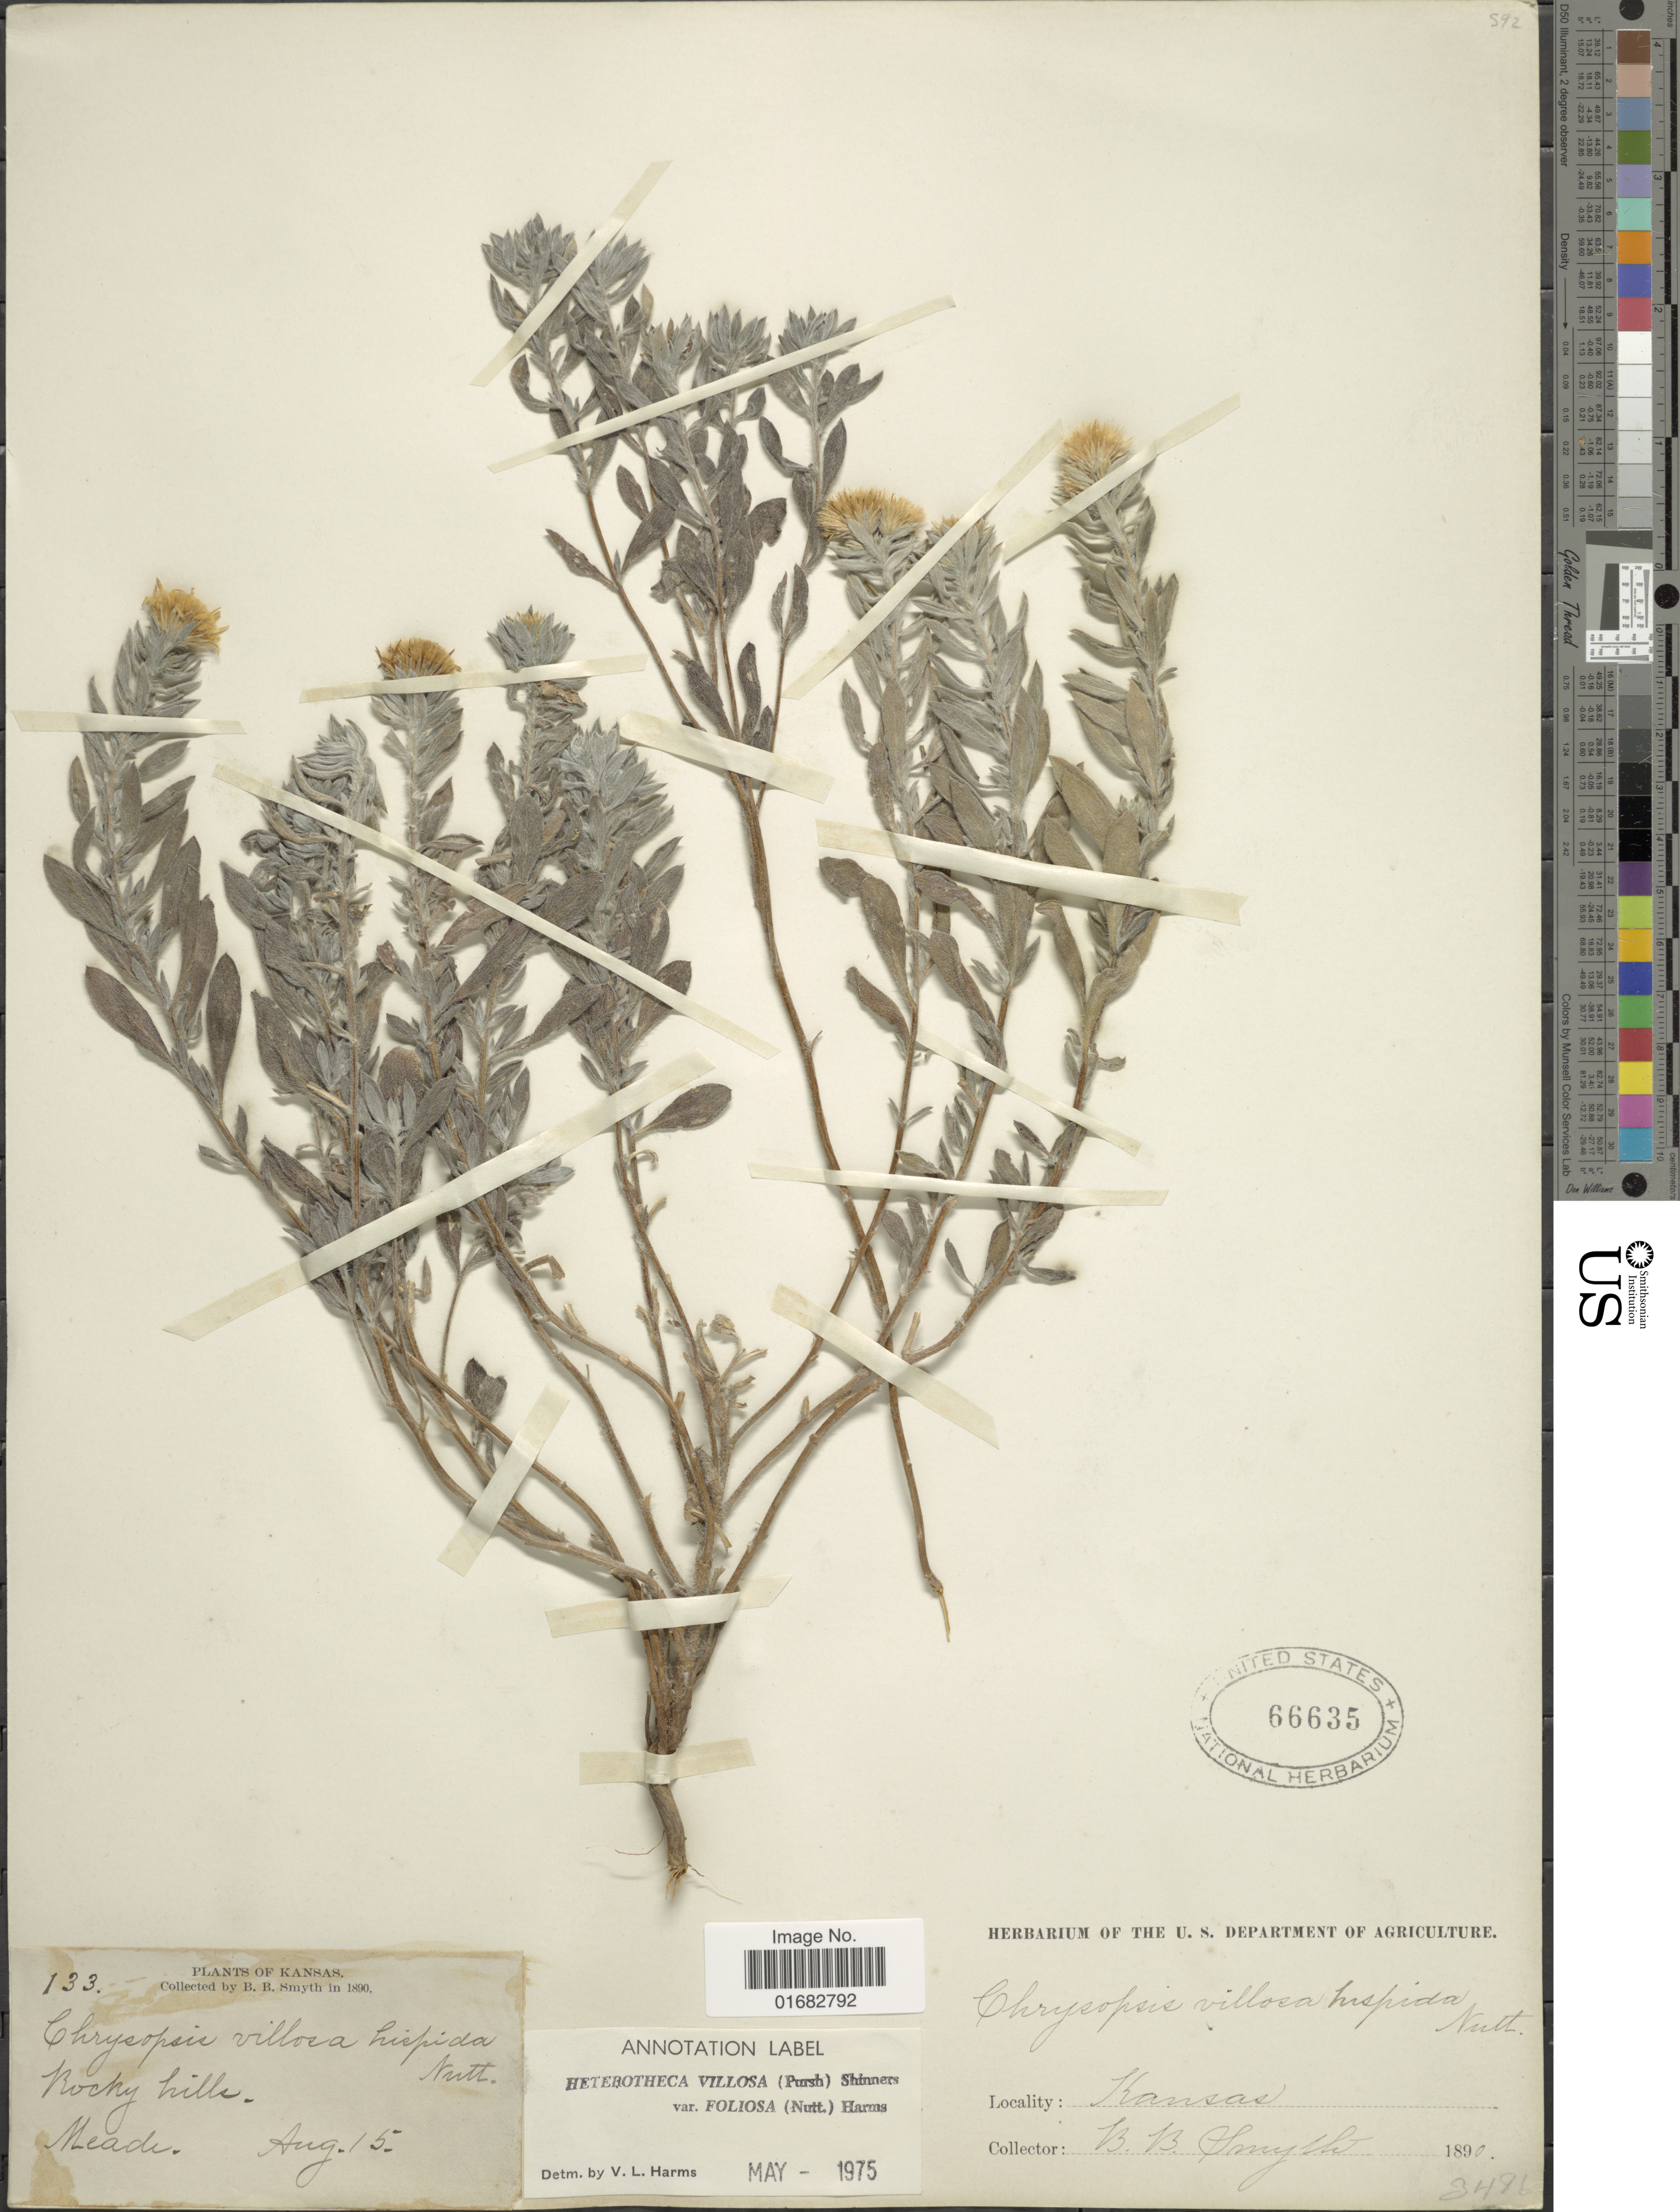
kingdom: Plantae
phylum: Tracheophyta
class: Magnoliopsida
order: Asterales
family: Asteraceae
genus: Heterotheca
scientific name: Heterotheca villosa var. foliosa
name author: (Nutt.) V.L. Harms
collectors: B. Smyth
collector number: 133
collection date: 1890-08-15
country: United States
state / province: Kansas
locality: Meade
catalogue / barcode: US 66635